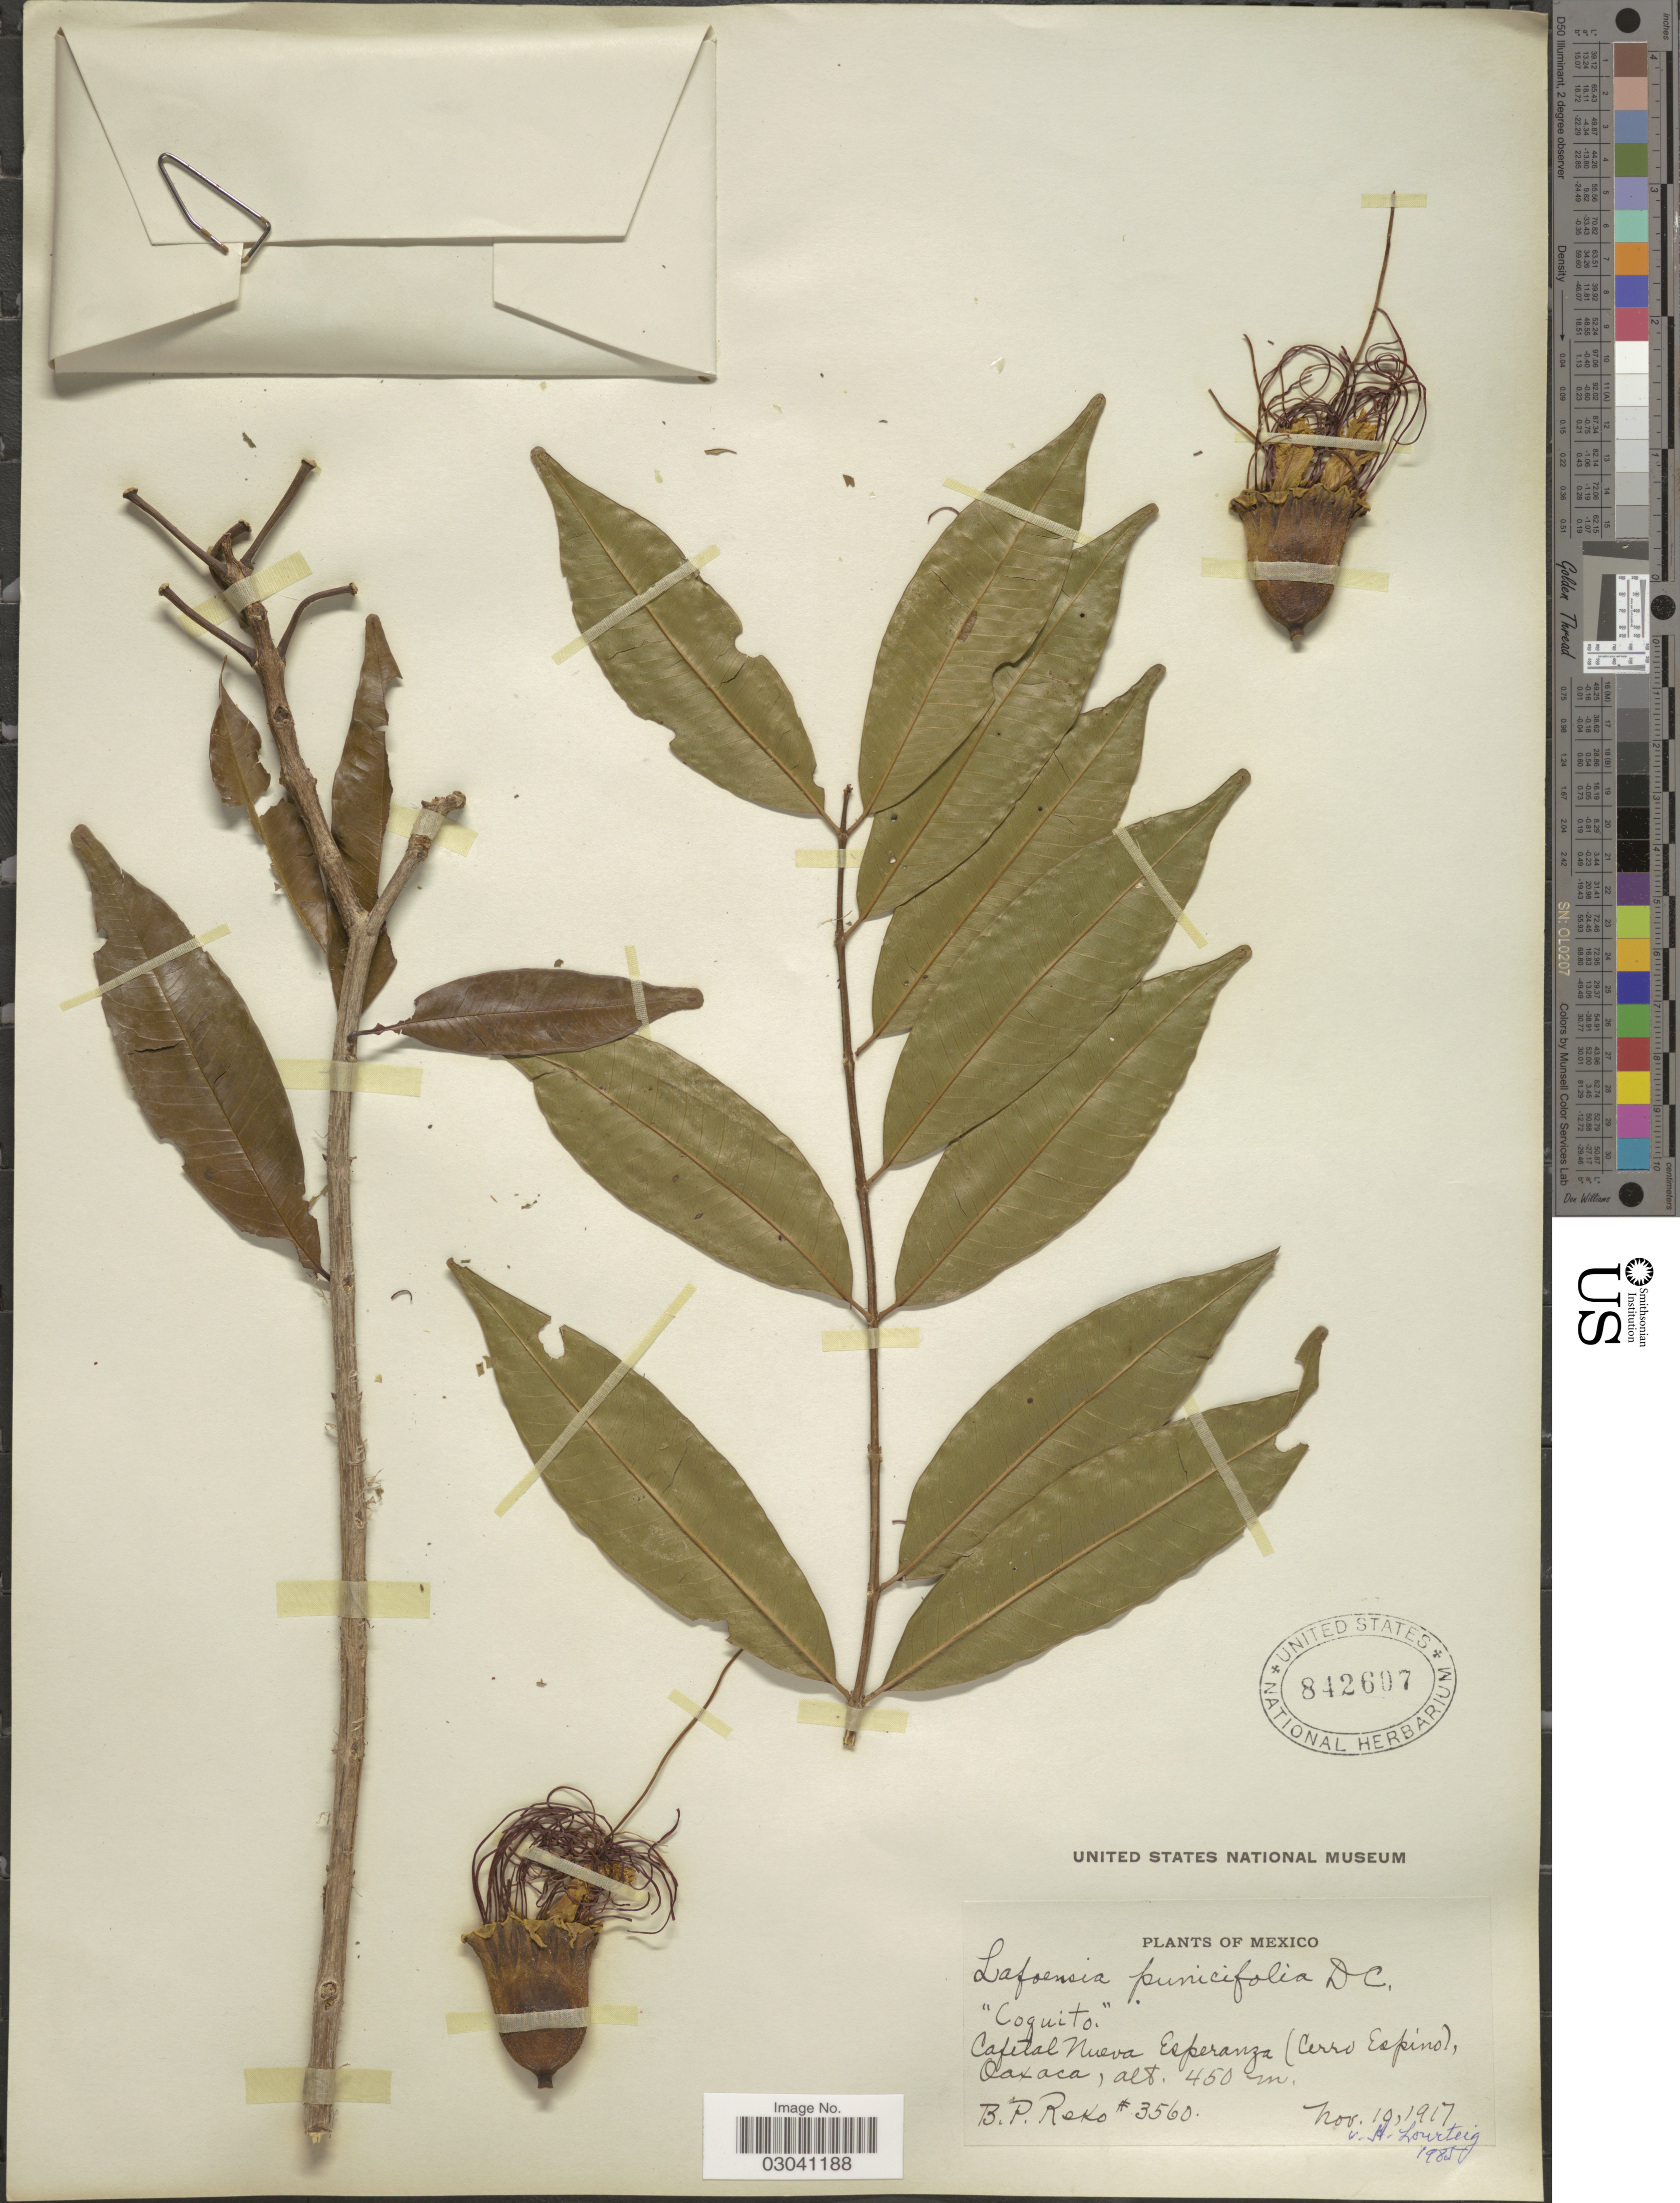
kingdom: Plantae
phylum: Tracheophyta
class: Magnoliopsida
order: Myrtales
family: Lythraceae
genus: Lafoensia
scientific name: Lafoensia punicifolia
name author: DC.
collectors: B. P. Reko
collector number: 3560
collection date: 1917-11-10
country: Mexico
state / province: Oaxaca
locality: Capital Nueva Esperanza (Cerro Espino).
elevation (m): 450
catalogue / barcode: US 842607